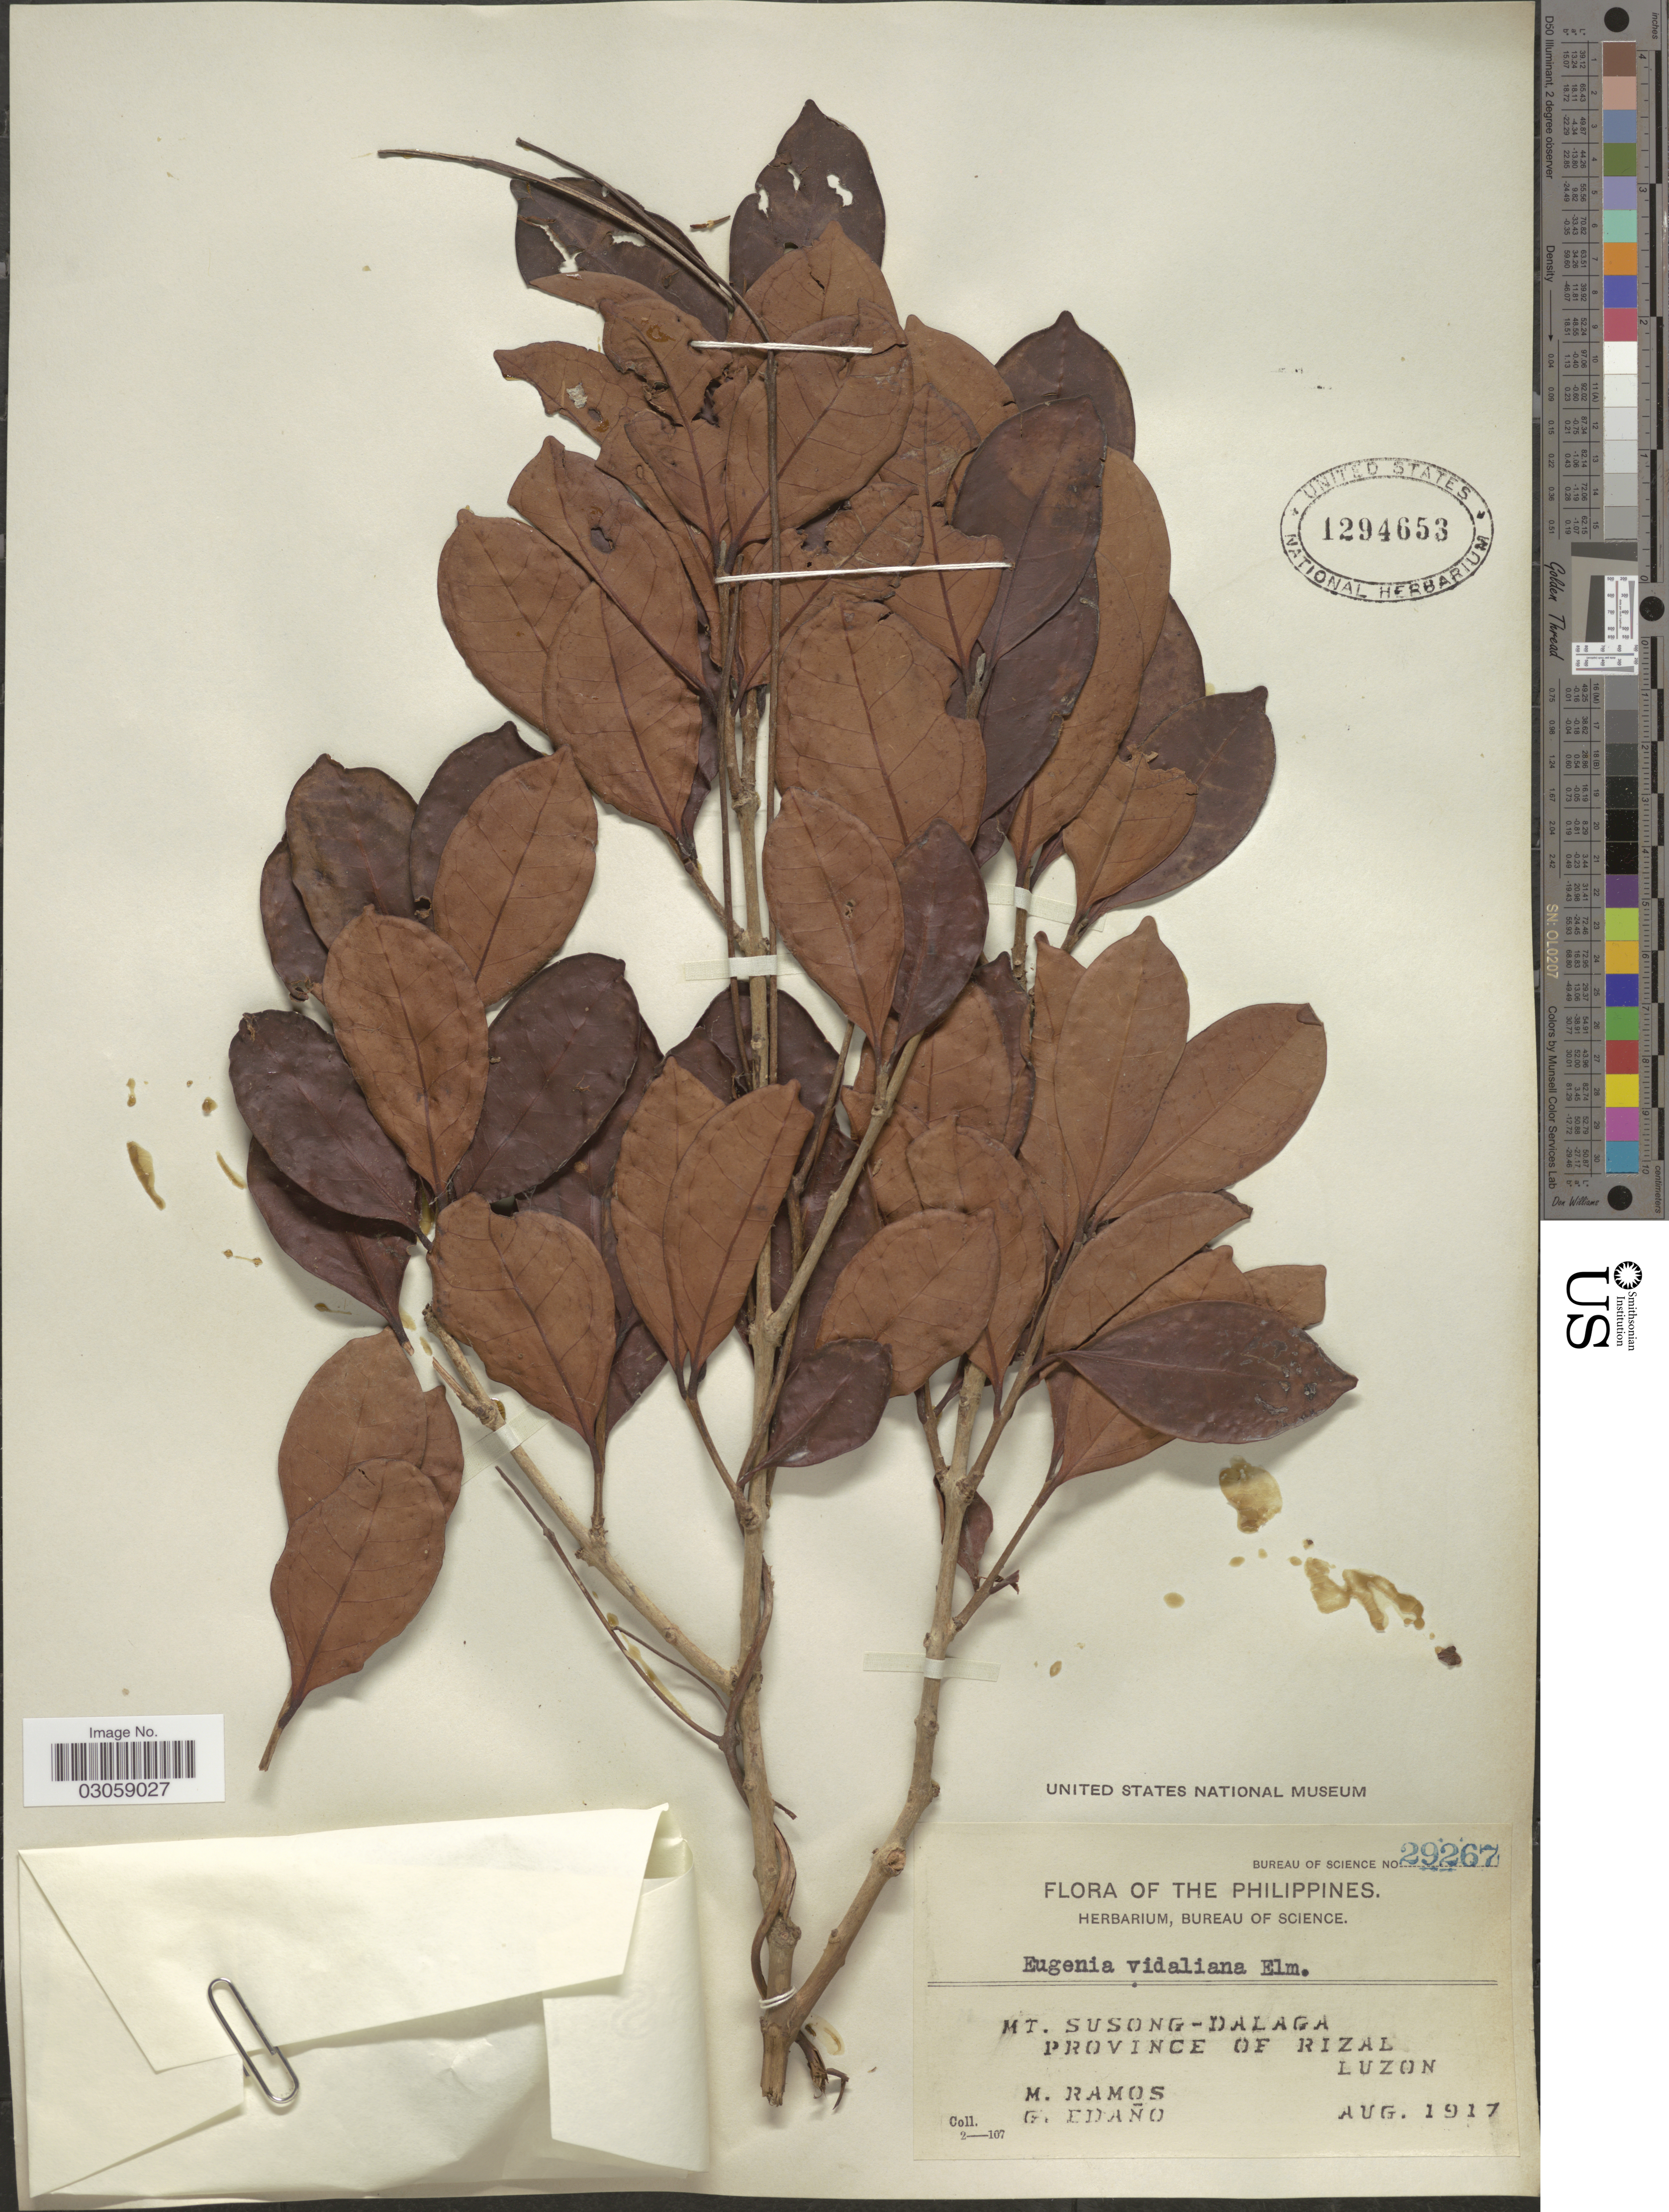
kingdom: Plantae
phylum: Tracheophyta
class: Magnoliopsida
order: Myrtales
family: Myrtaceae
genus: Eugenia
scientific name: Eugenia tulanan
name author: Merr.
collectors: M. Ramos & G. Edaño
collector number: Bureau of science 29267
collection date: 1917-08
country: Philippines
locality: Mt. Susong-Dalaga, Province of Rizal, Luzon.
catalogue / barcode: US 1294653